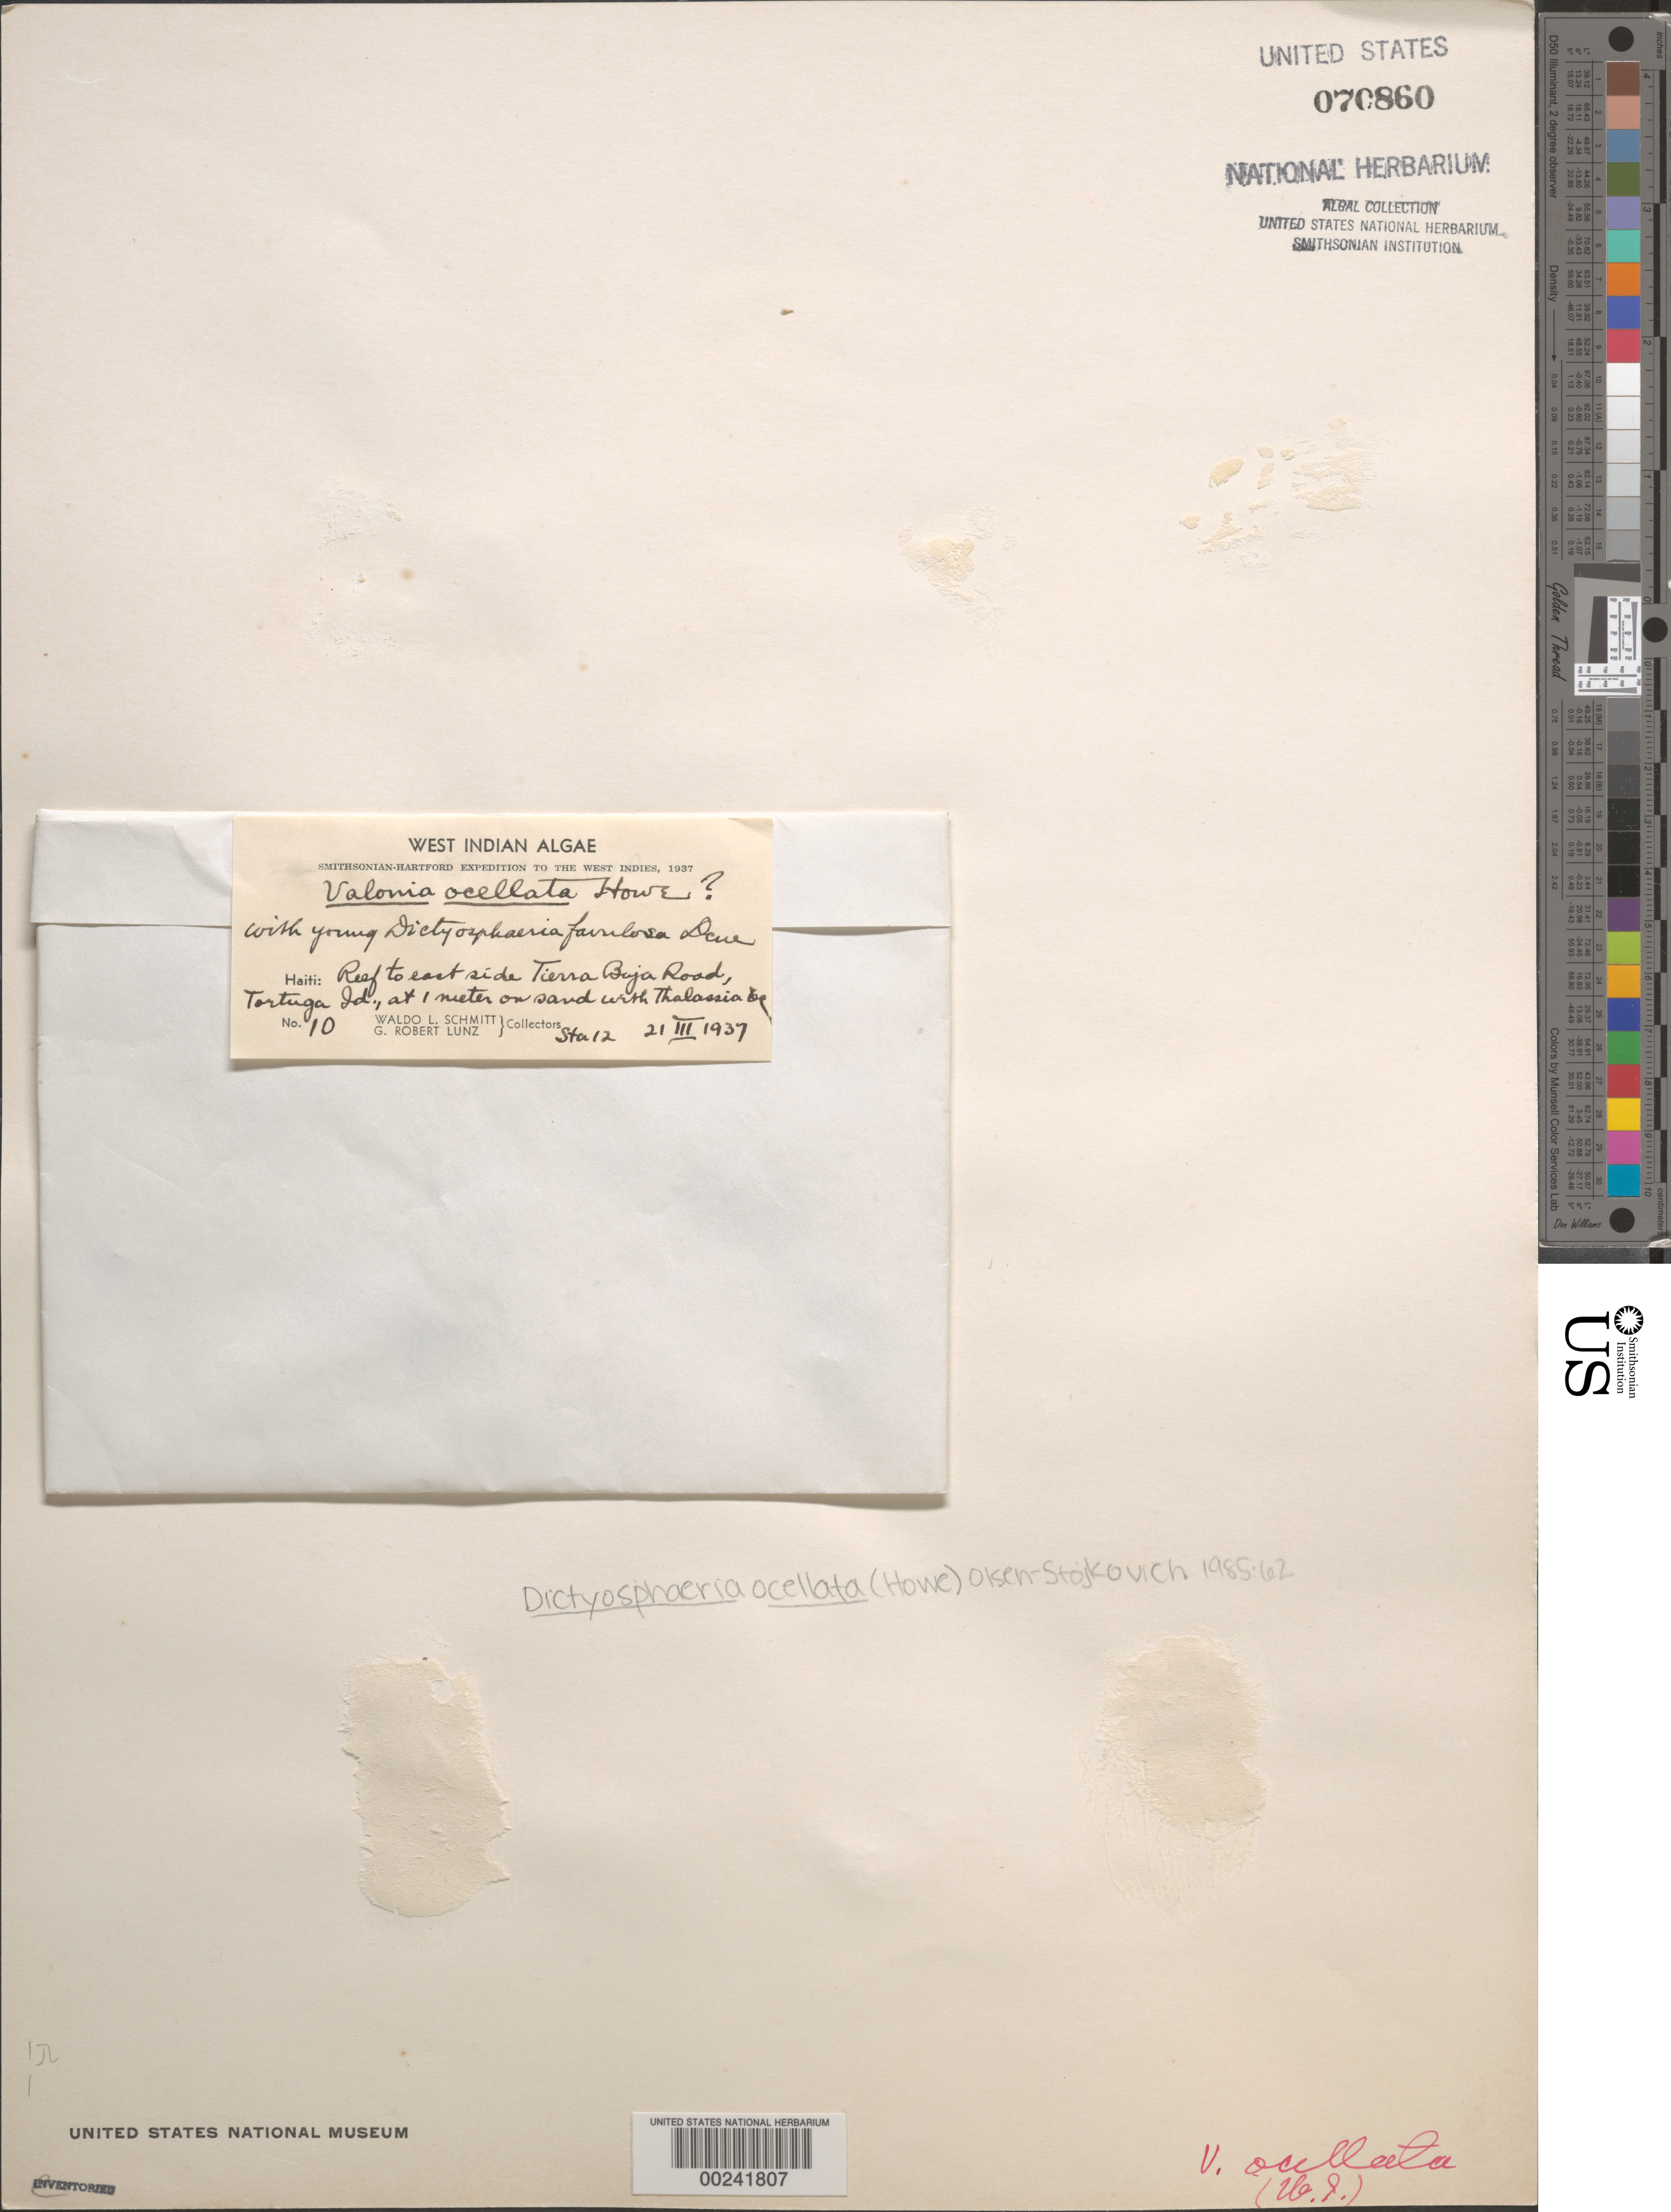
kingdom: Plantae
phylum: Chlorophyta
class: Ulvophyceae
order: Siphonocladales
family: Siphonocladaceae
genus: Dictyosphaeria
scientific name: Dictyosphaeria ocellata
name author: (M. Howe) Olsen-Stojkovich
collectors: W. L. Schmitt & G. Lunz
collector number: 10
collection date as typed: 21 Mar 1937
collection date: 1937-03-21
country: Haiti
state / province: Nord-Ouest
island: Île de la Tortue (Tortuga Id)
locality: Tierra Baja Road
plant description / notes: Smithsonian-Bredin Expedition to the West Indies, 1937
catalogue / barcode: US 70860